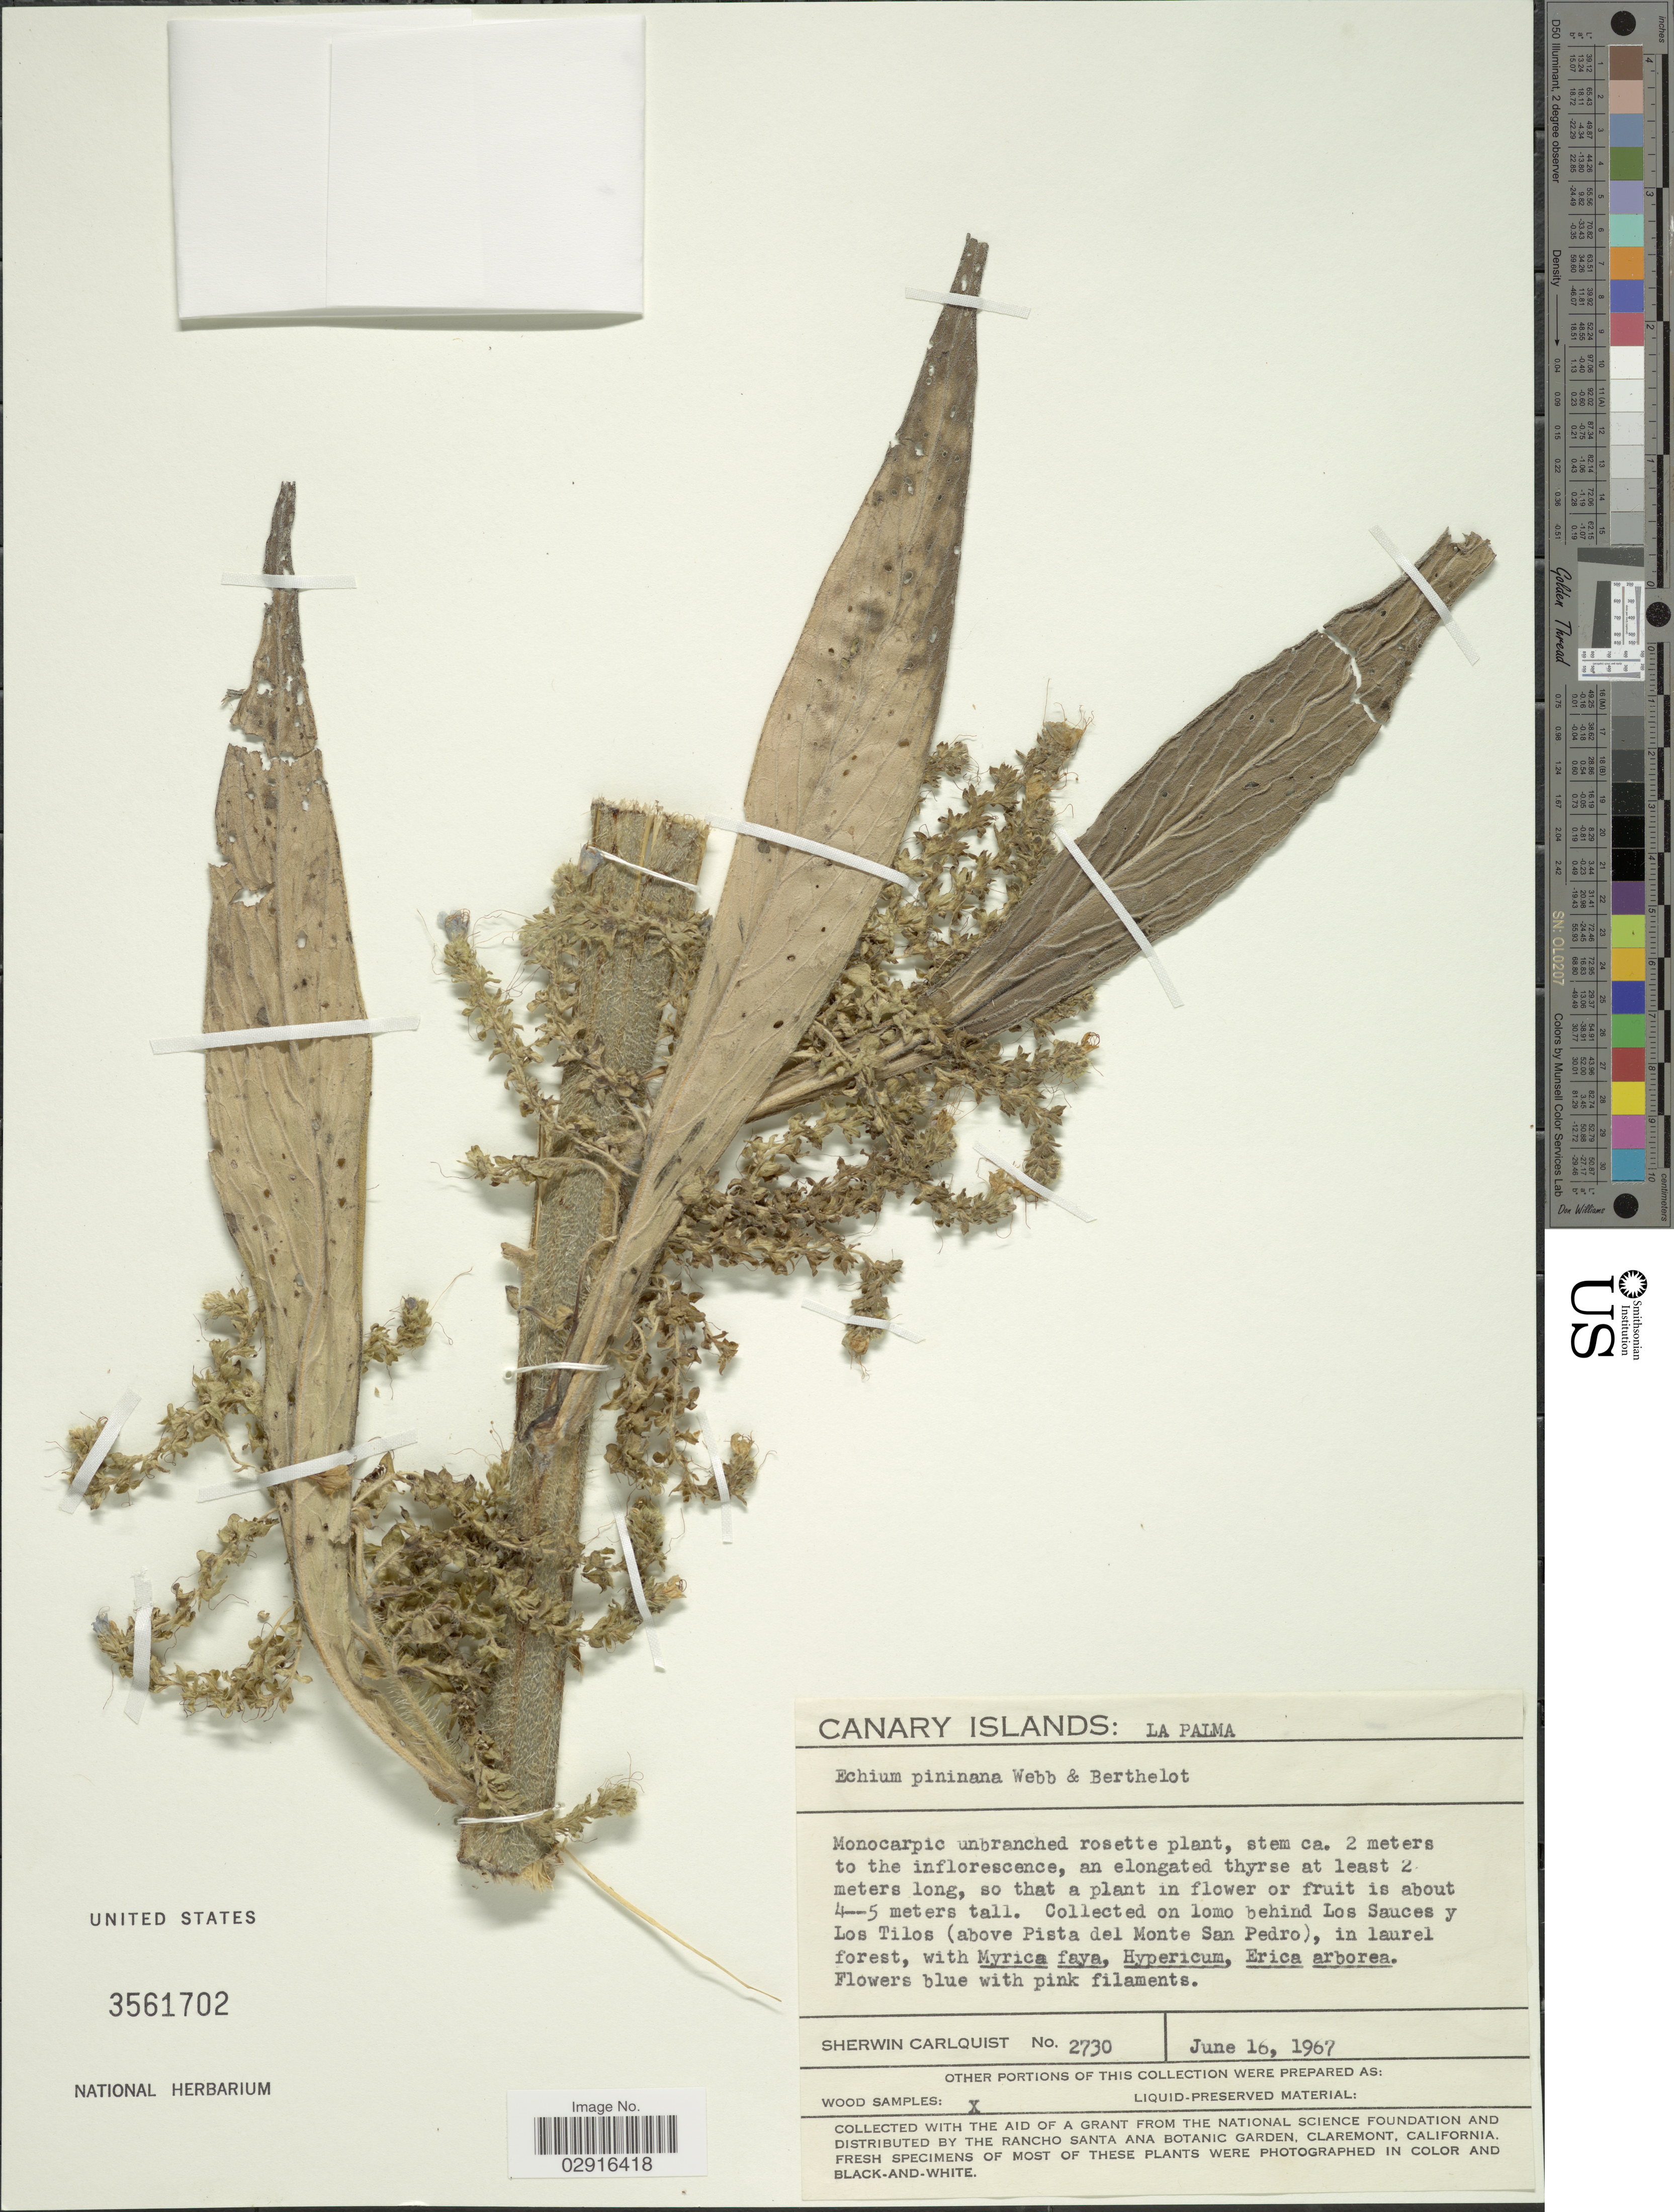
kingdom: Plantae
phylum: Tracheophyta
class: Magnoliopsida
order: Boraginales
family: Boraginaceae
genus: Echium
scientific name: Echium pininana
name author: D.A. Webb & Berthel.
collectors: S. Carlquist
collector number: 2730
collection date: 1967-06-16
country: Spain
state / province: Canarias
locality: Canary Islands: La Palma. On lomo behind Los Sauces y Los Tilos (above Pista del Monte San Pedro), in laurel forest.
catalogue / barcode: US 3561702